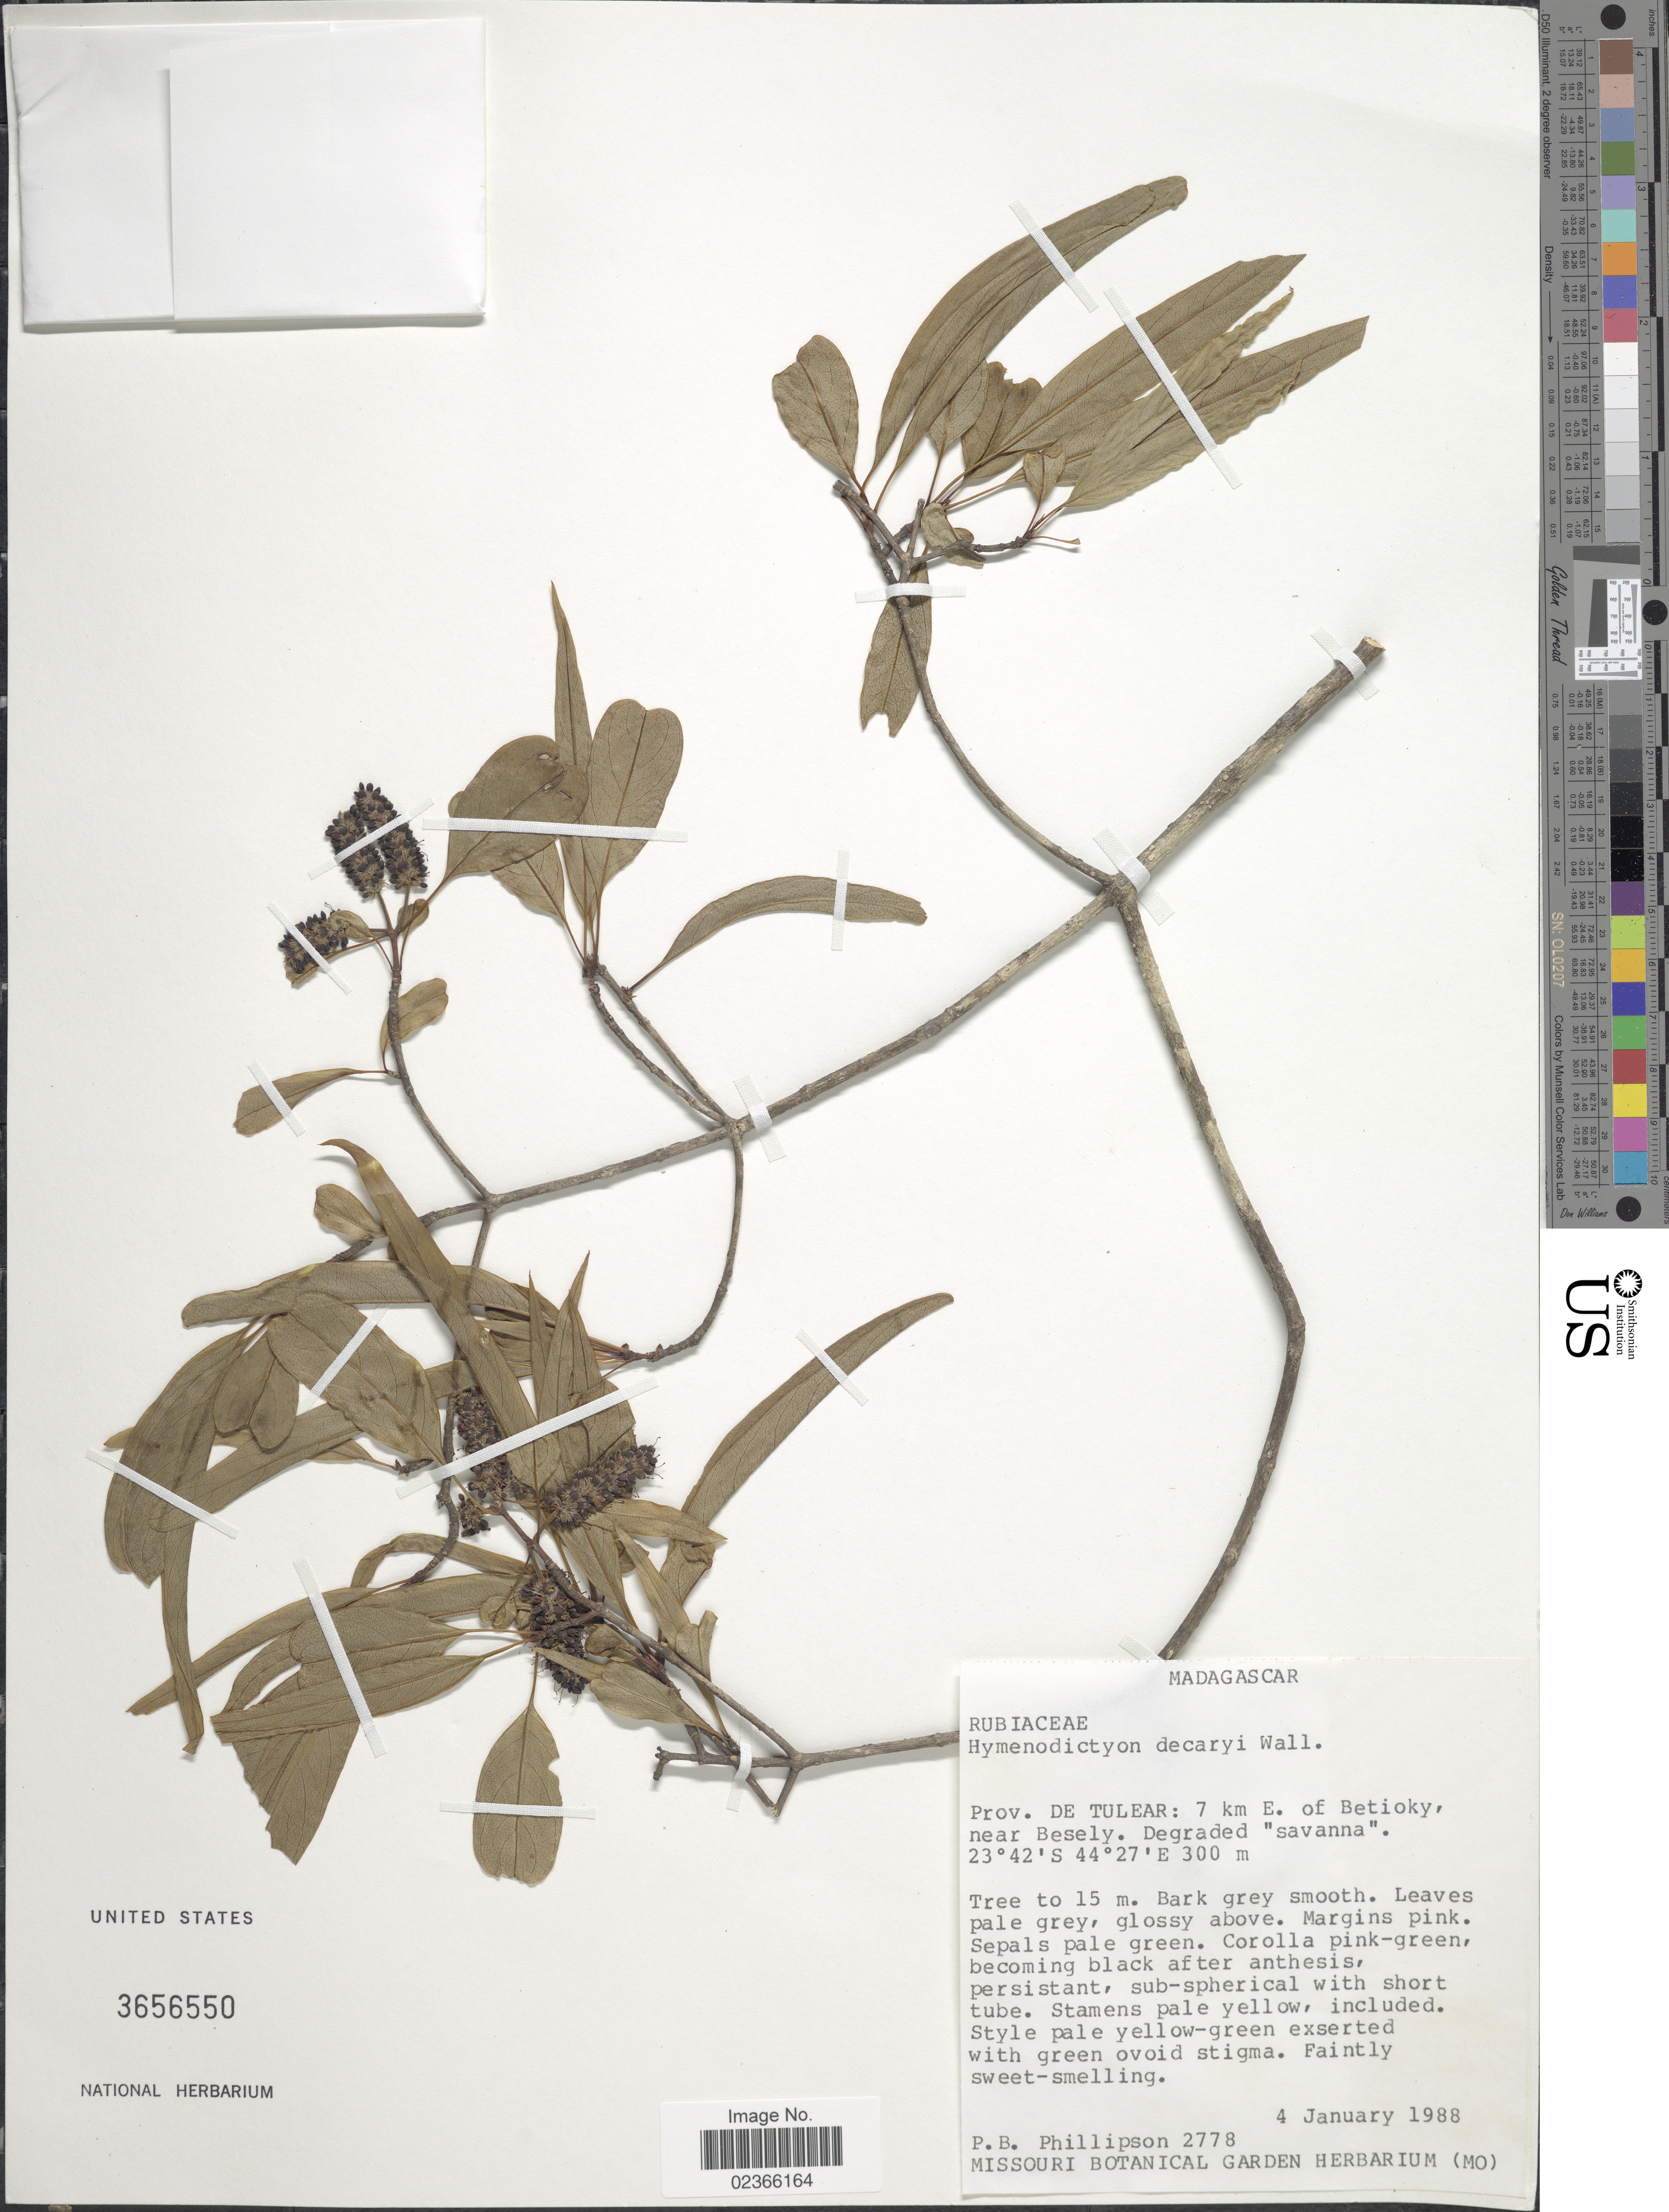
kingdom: Plantae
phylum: Tracheophyta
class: Magnoliopsida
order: Gentianales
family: Rubiaceae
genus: Hymenodictyon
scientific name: Hymenodictyon decaryi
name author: Homolle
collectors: P. B. Phillipson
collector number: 2778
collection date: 1988-01-04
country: Madagascar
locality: Prov. de Tulear: 7 km E. of Betioky, near Besely, Degraded "savanna".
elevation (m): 300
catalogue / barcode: US 3656550